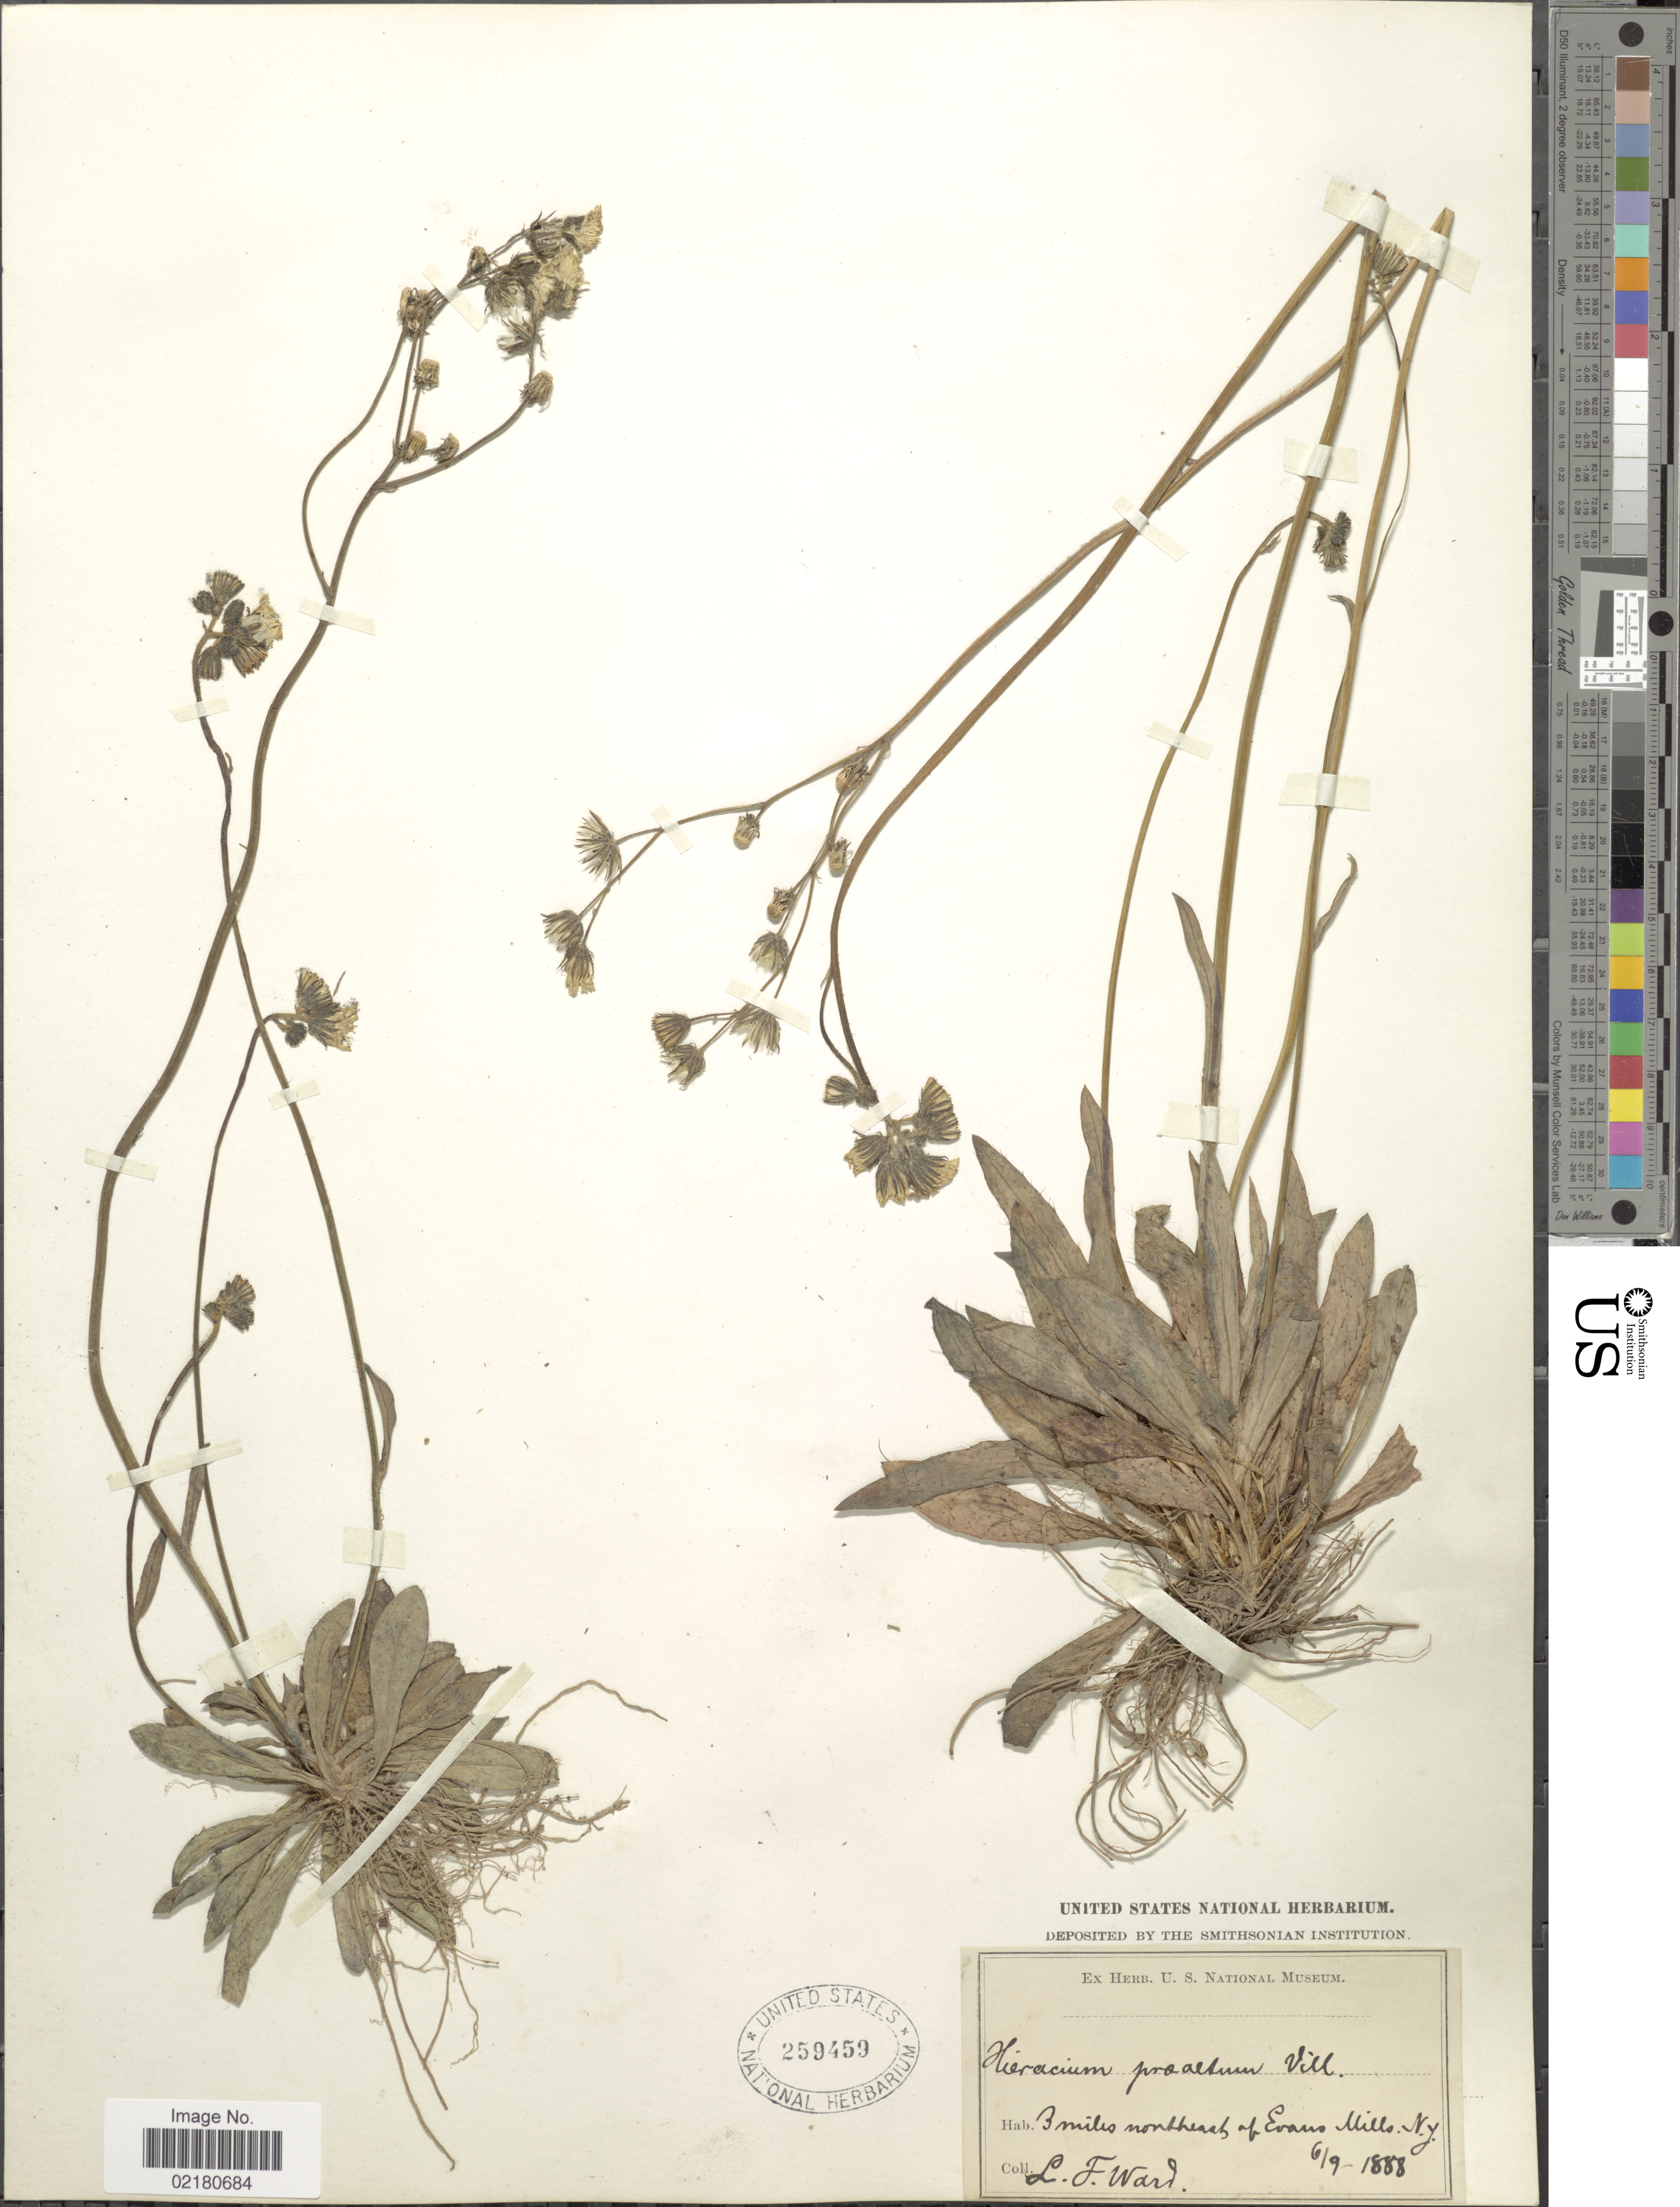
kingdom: Plantae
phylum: Tracheophyta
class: Magnoliopsida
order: Asterales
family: Asteraceae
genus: Pilosella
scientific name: Pilosella piloselloides subsp. praealta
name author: (Gochnat) S. Bräut. & Greuter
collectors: L. Ward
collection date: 1888-09-06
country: United States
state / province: New York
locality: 3 miles northeast of Evans Mills N.Y.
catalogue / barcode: US 259459